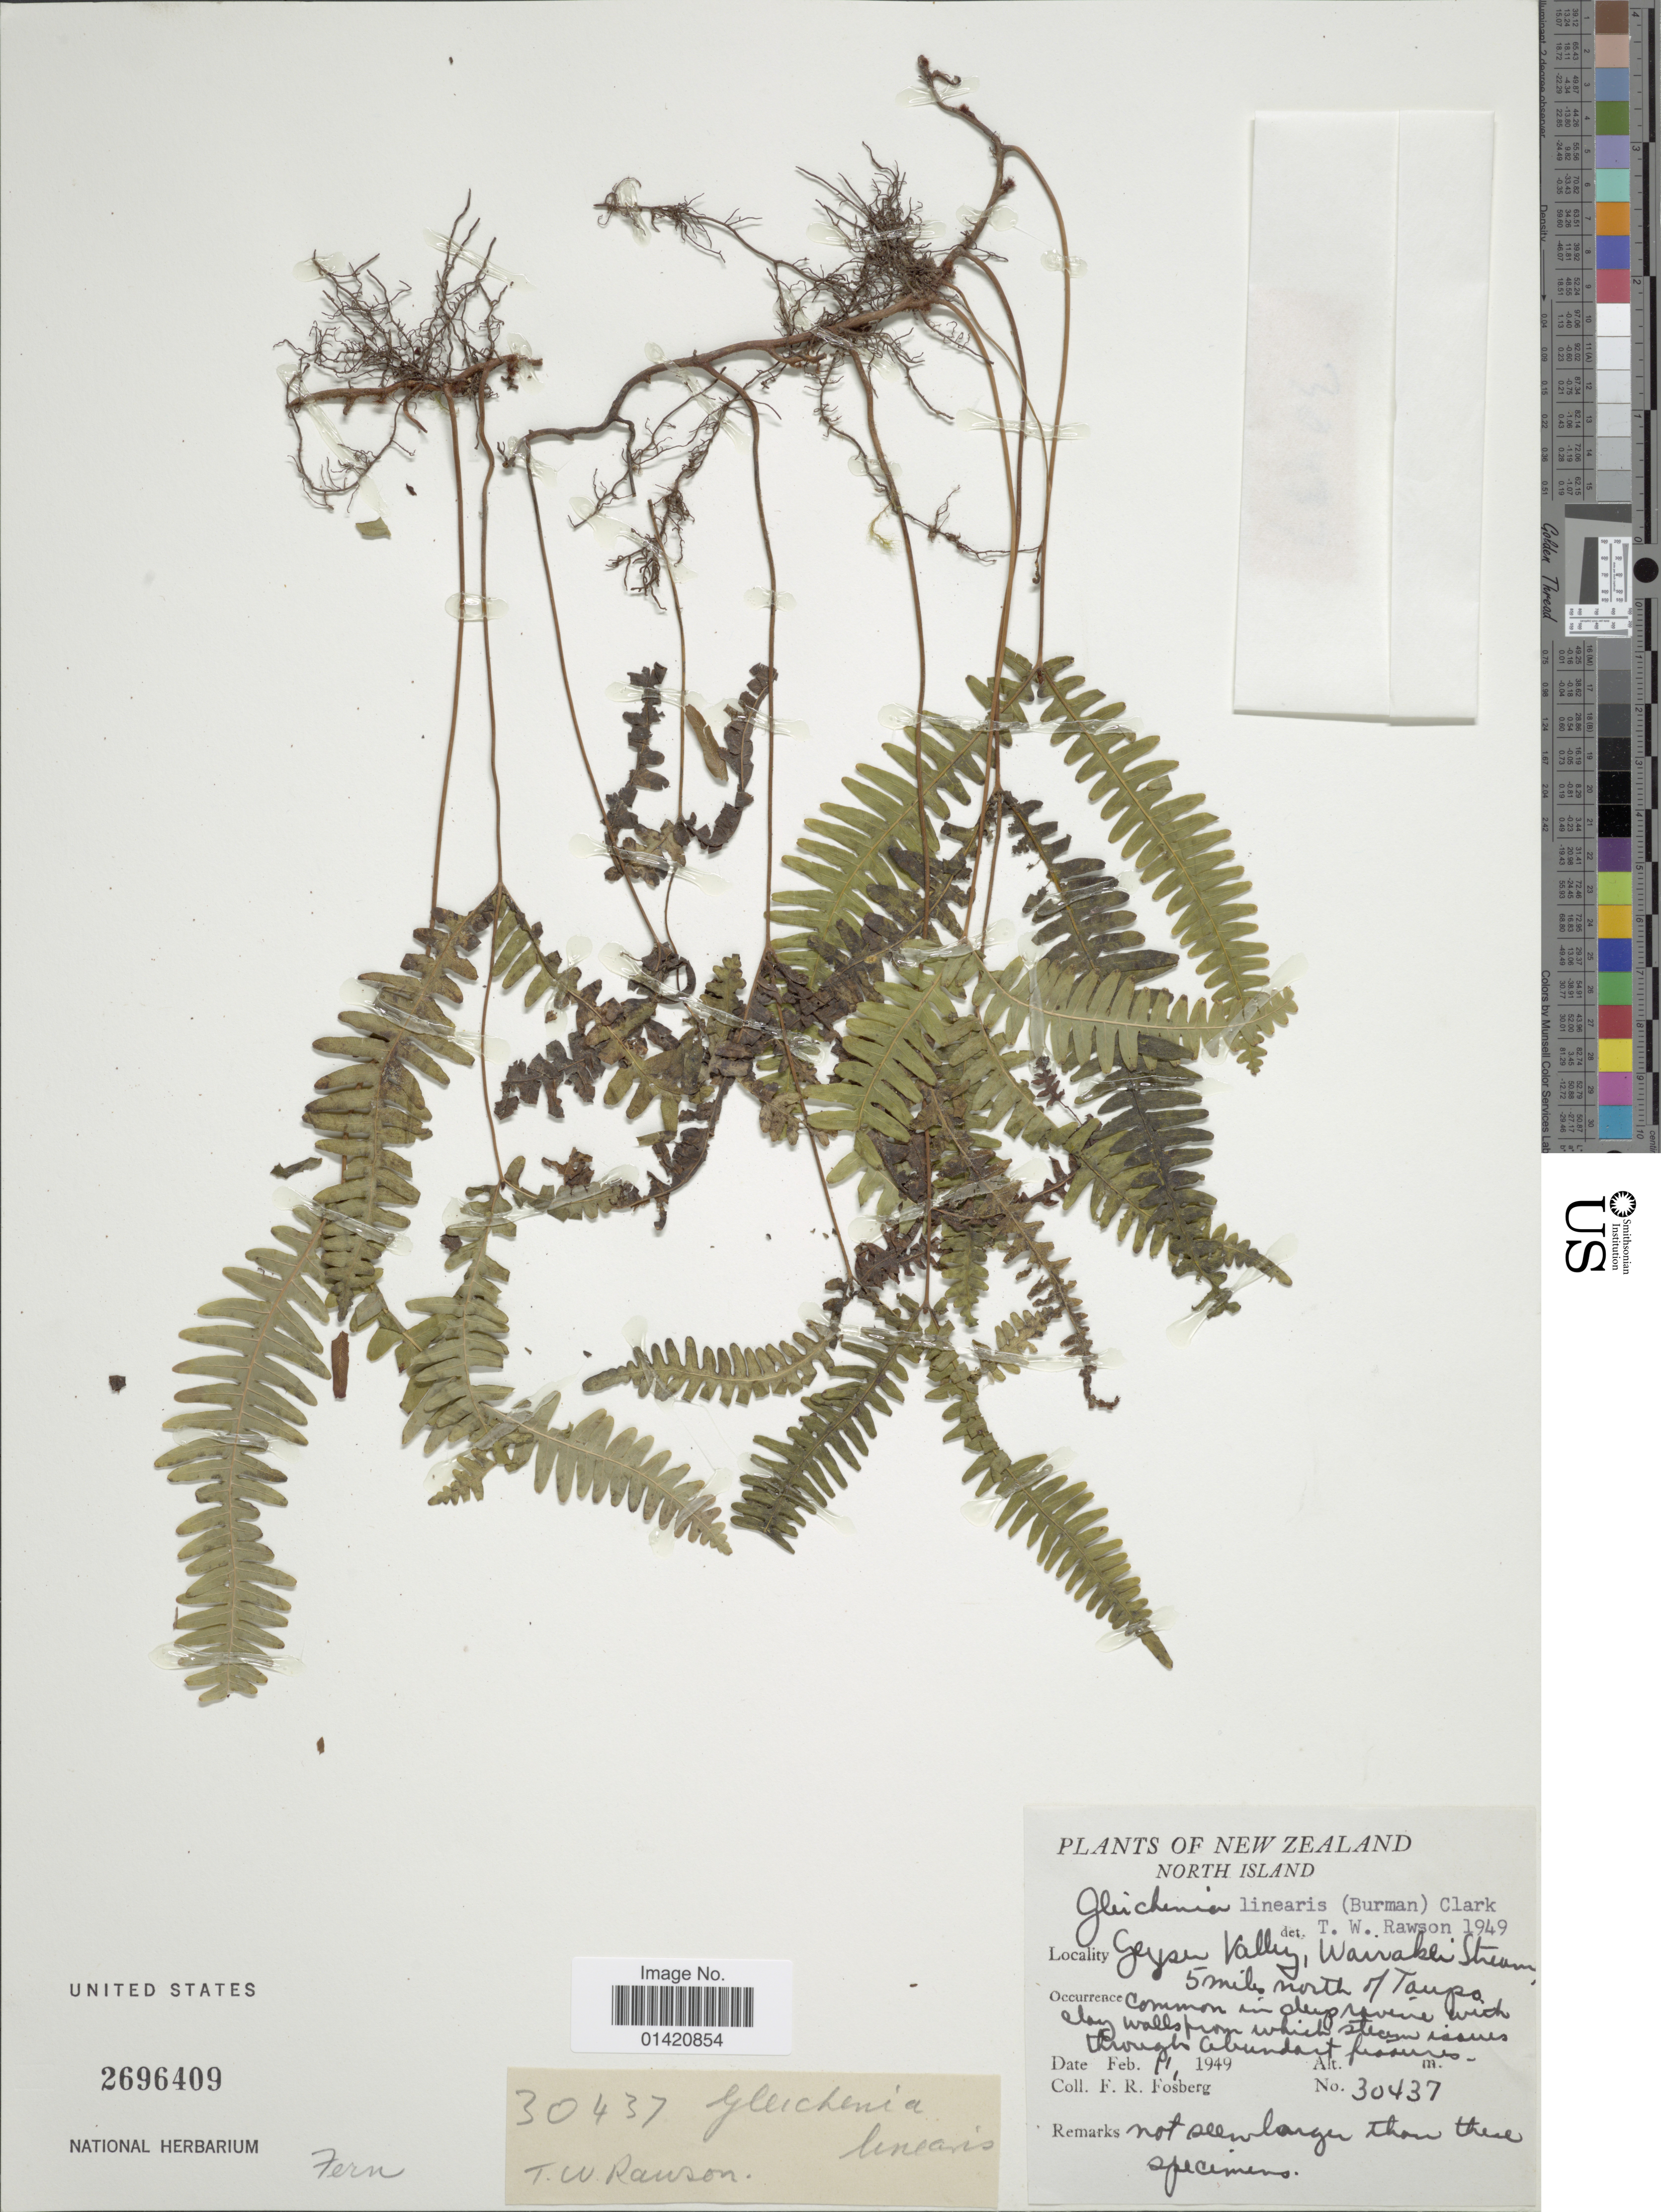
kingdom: Plantae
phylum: Tracheophyta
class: Polypodiopsida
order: Gleicheniales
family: Gleicheniaceae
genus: Dicranopteris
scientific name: Dicranopteris linearis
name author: (Burm. f.) Underw.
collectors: F. R. Fosberg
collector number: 30437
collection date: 1949-02-11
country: New Zealand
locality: North Island. Geyser Valley, Wairakei Stream, 5 miles north of Taupo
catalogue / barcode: US 2696409